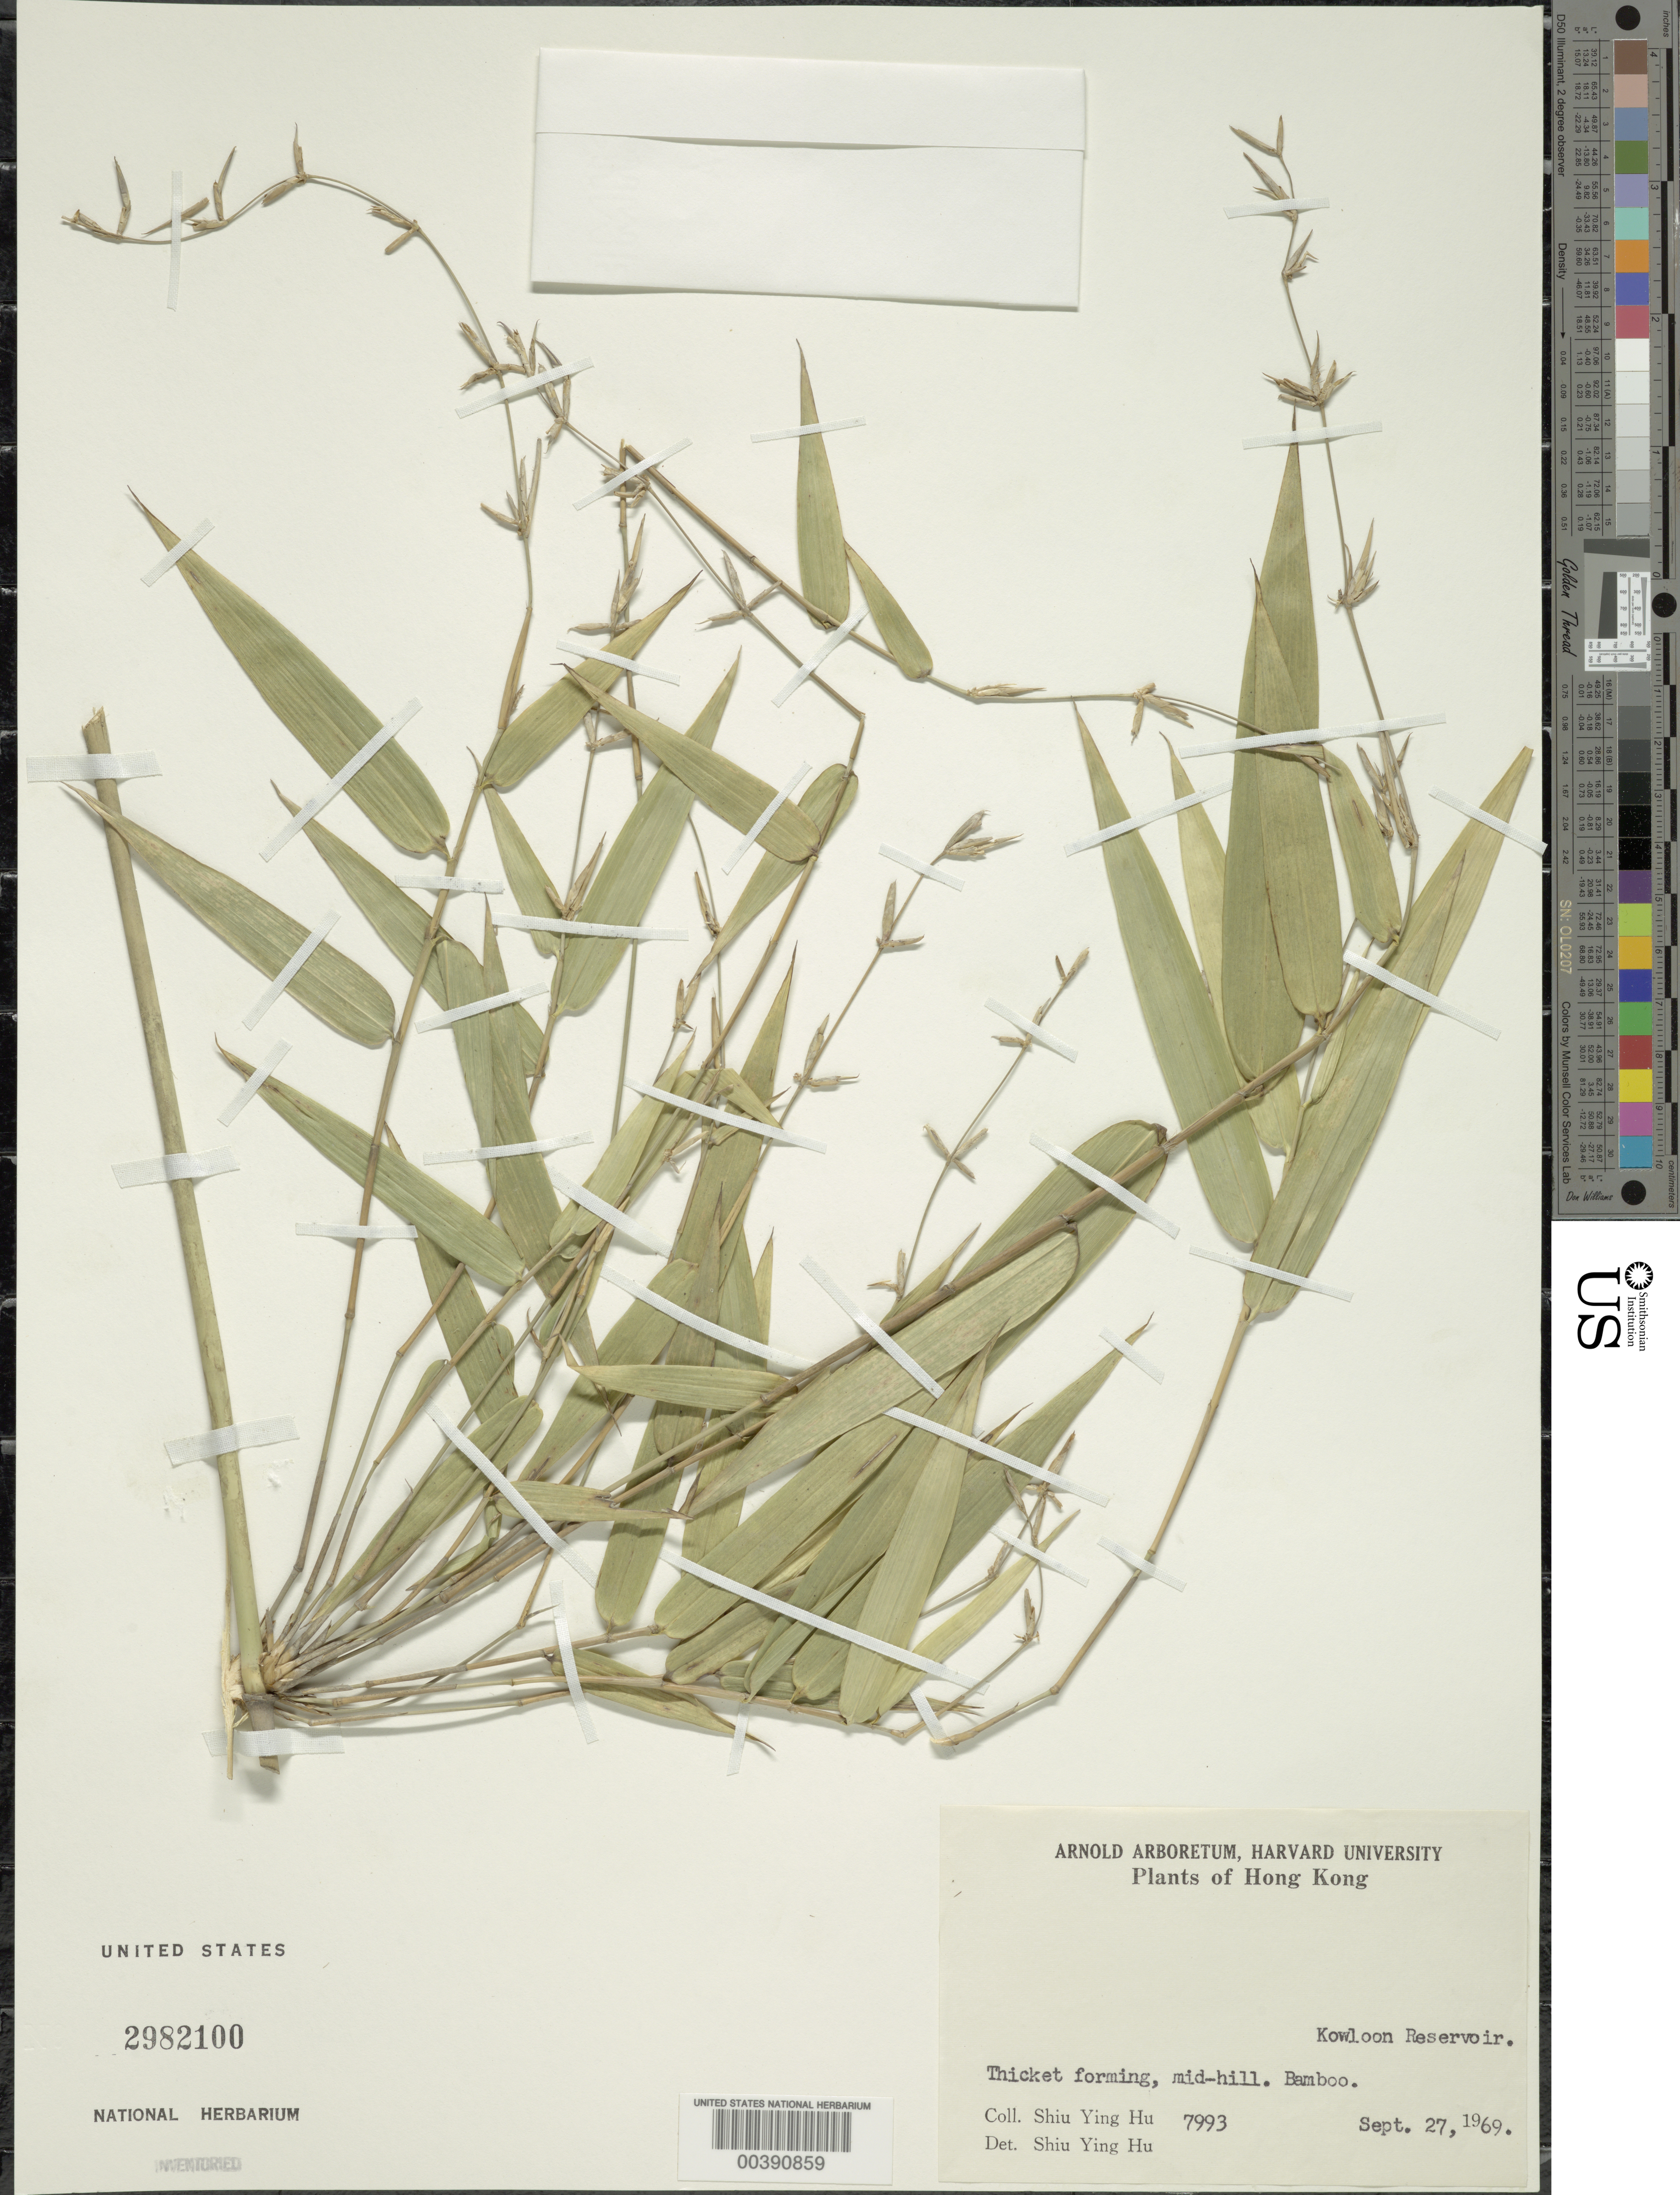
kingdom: Plantae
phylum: Tracheophyta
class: Liliopsida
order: Poales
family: Poaceae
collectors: Y. Shiu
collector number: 7993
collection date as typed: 27 Sep 1969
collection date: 1969-09-27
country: China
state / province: Hong Kong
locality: Kowloon reservoir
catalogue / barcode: US 2982100